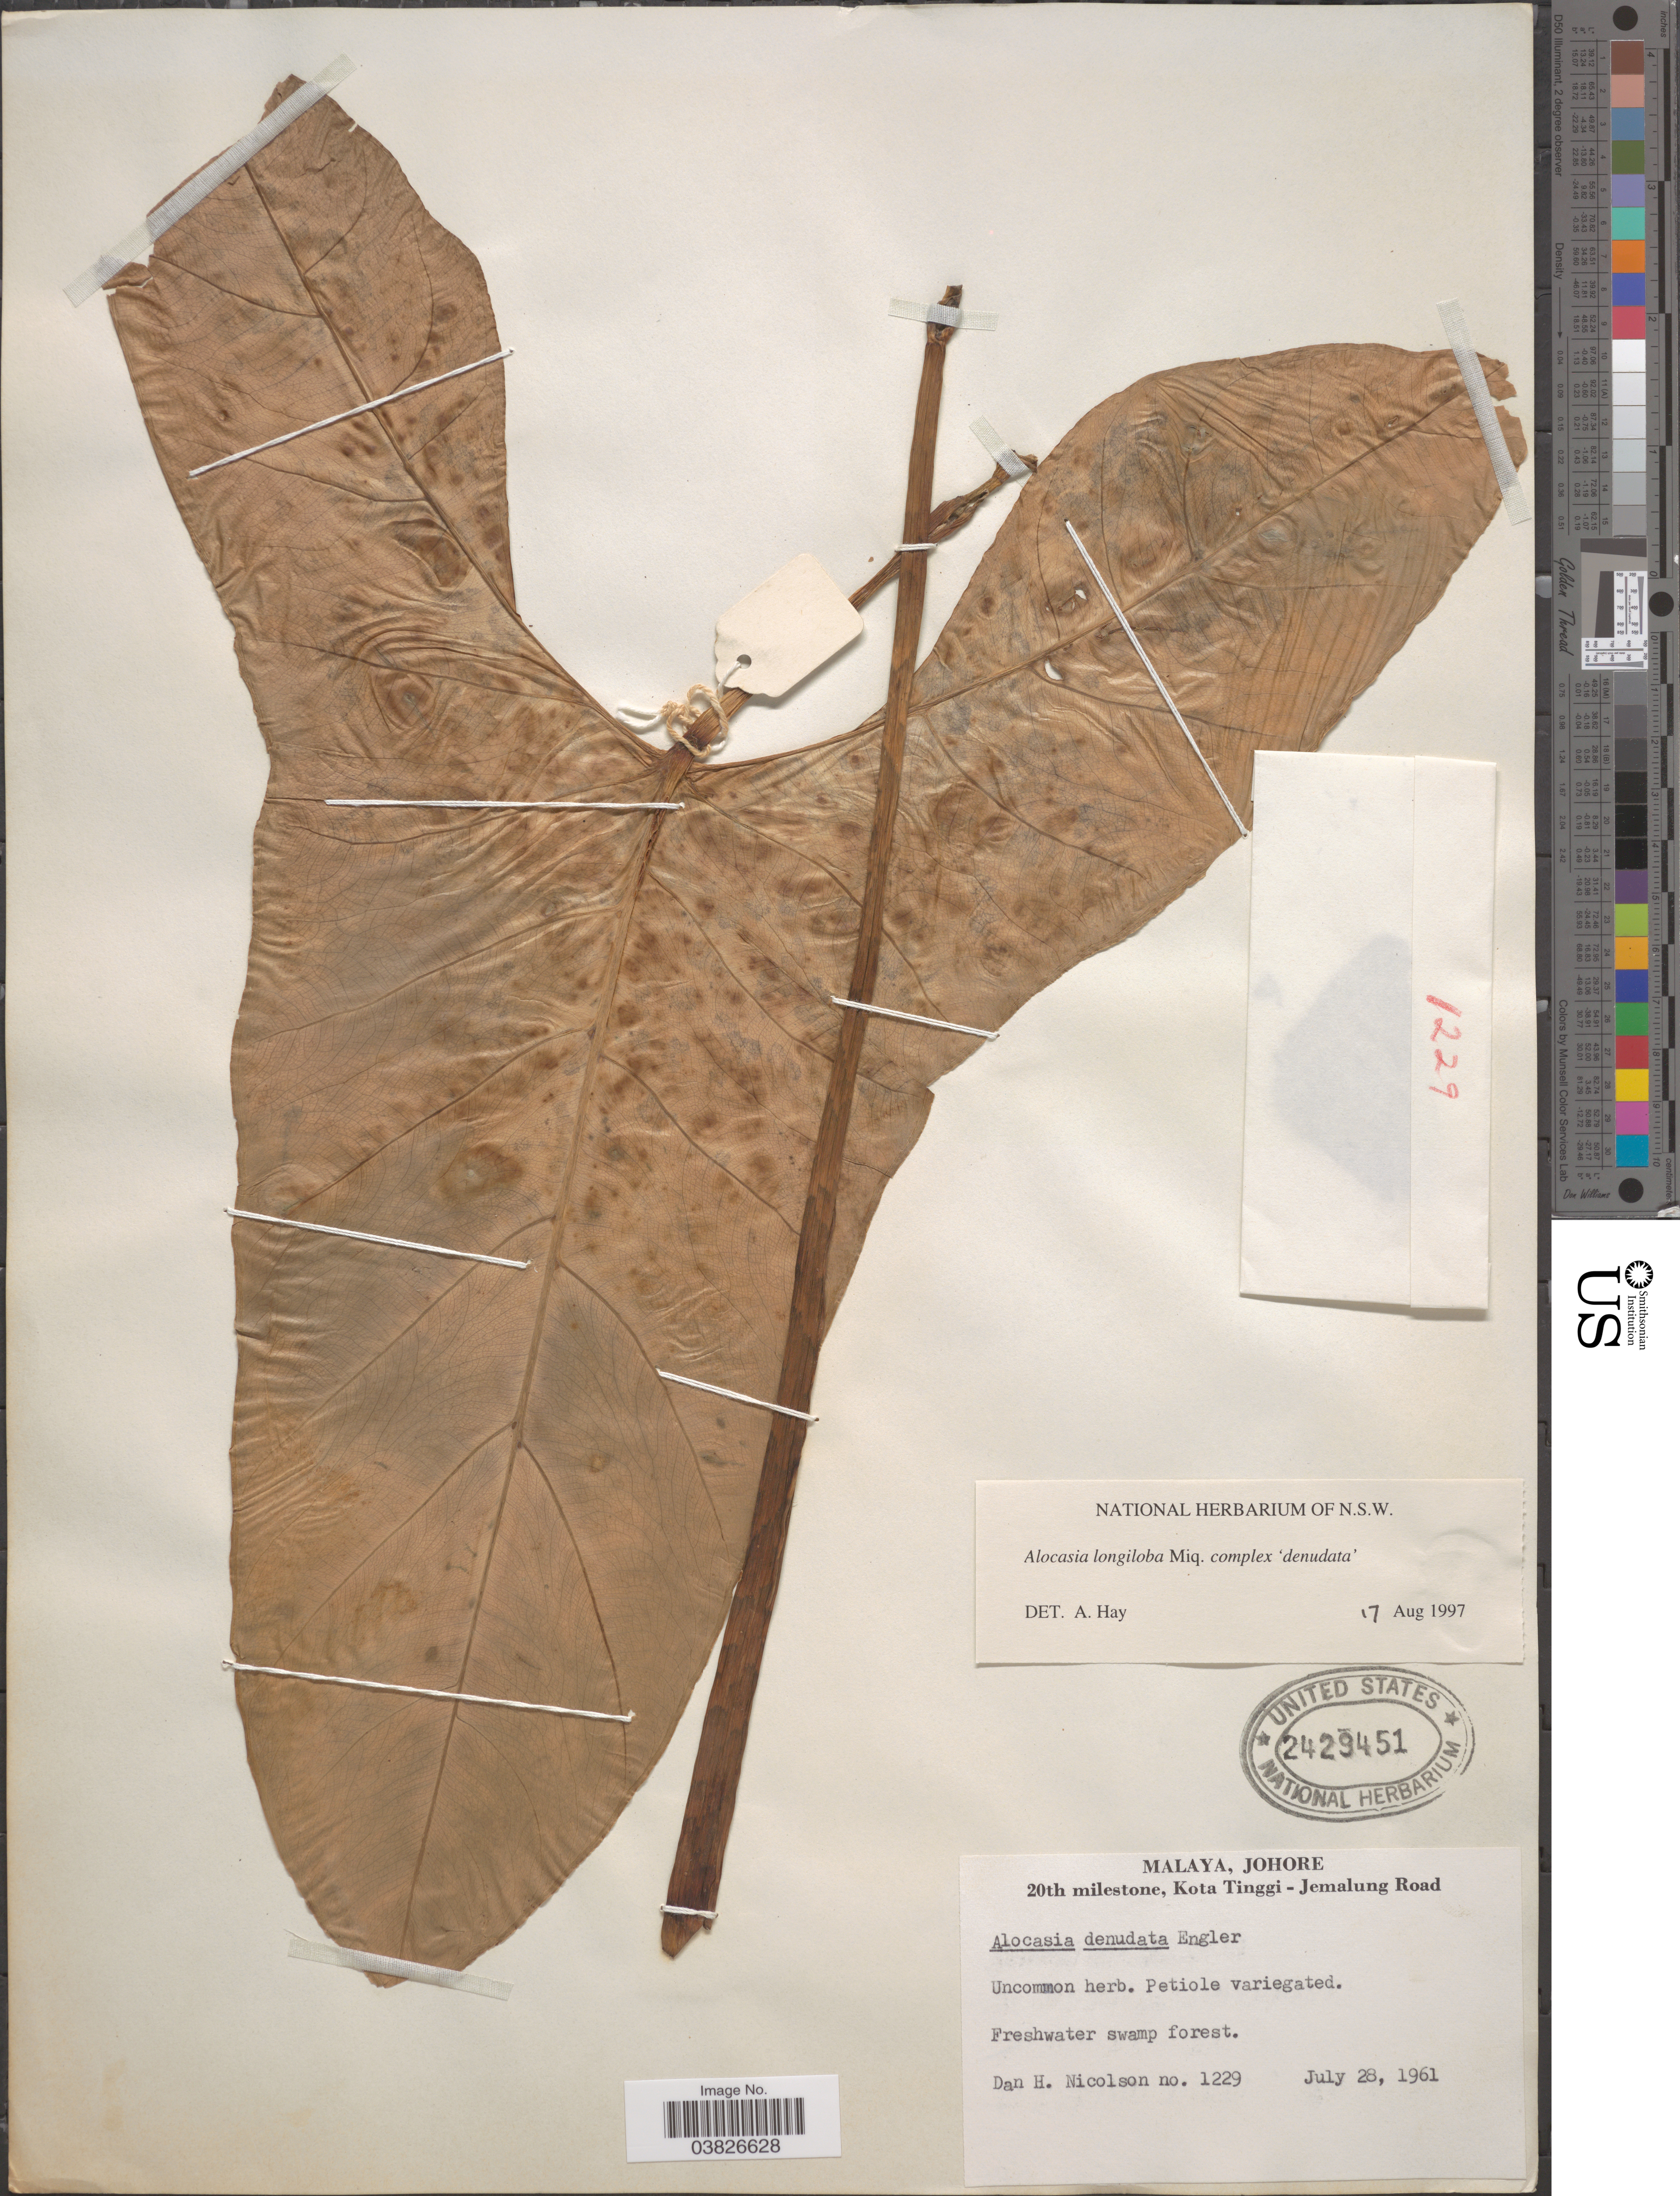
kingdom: Plantae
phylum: Tracheophyta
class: Liliopsida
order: Alismatales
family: Araceae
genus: Alocasia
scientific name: Alocasia longiloba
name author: Miq.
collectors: D. H. Nicolson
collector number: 1229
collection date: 1961-07-28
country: Malaysia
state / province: Johor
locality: Malaya, Johore. 20th milestone, Kota Tinggi - Jemalung Road.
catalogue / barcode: US 2429451